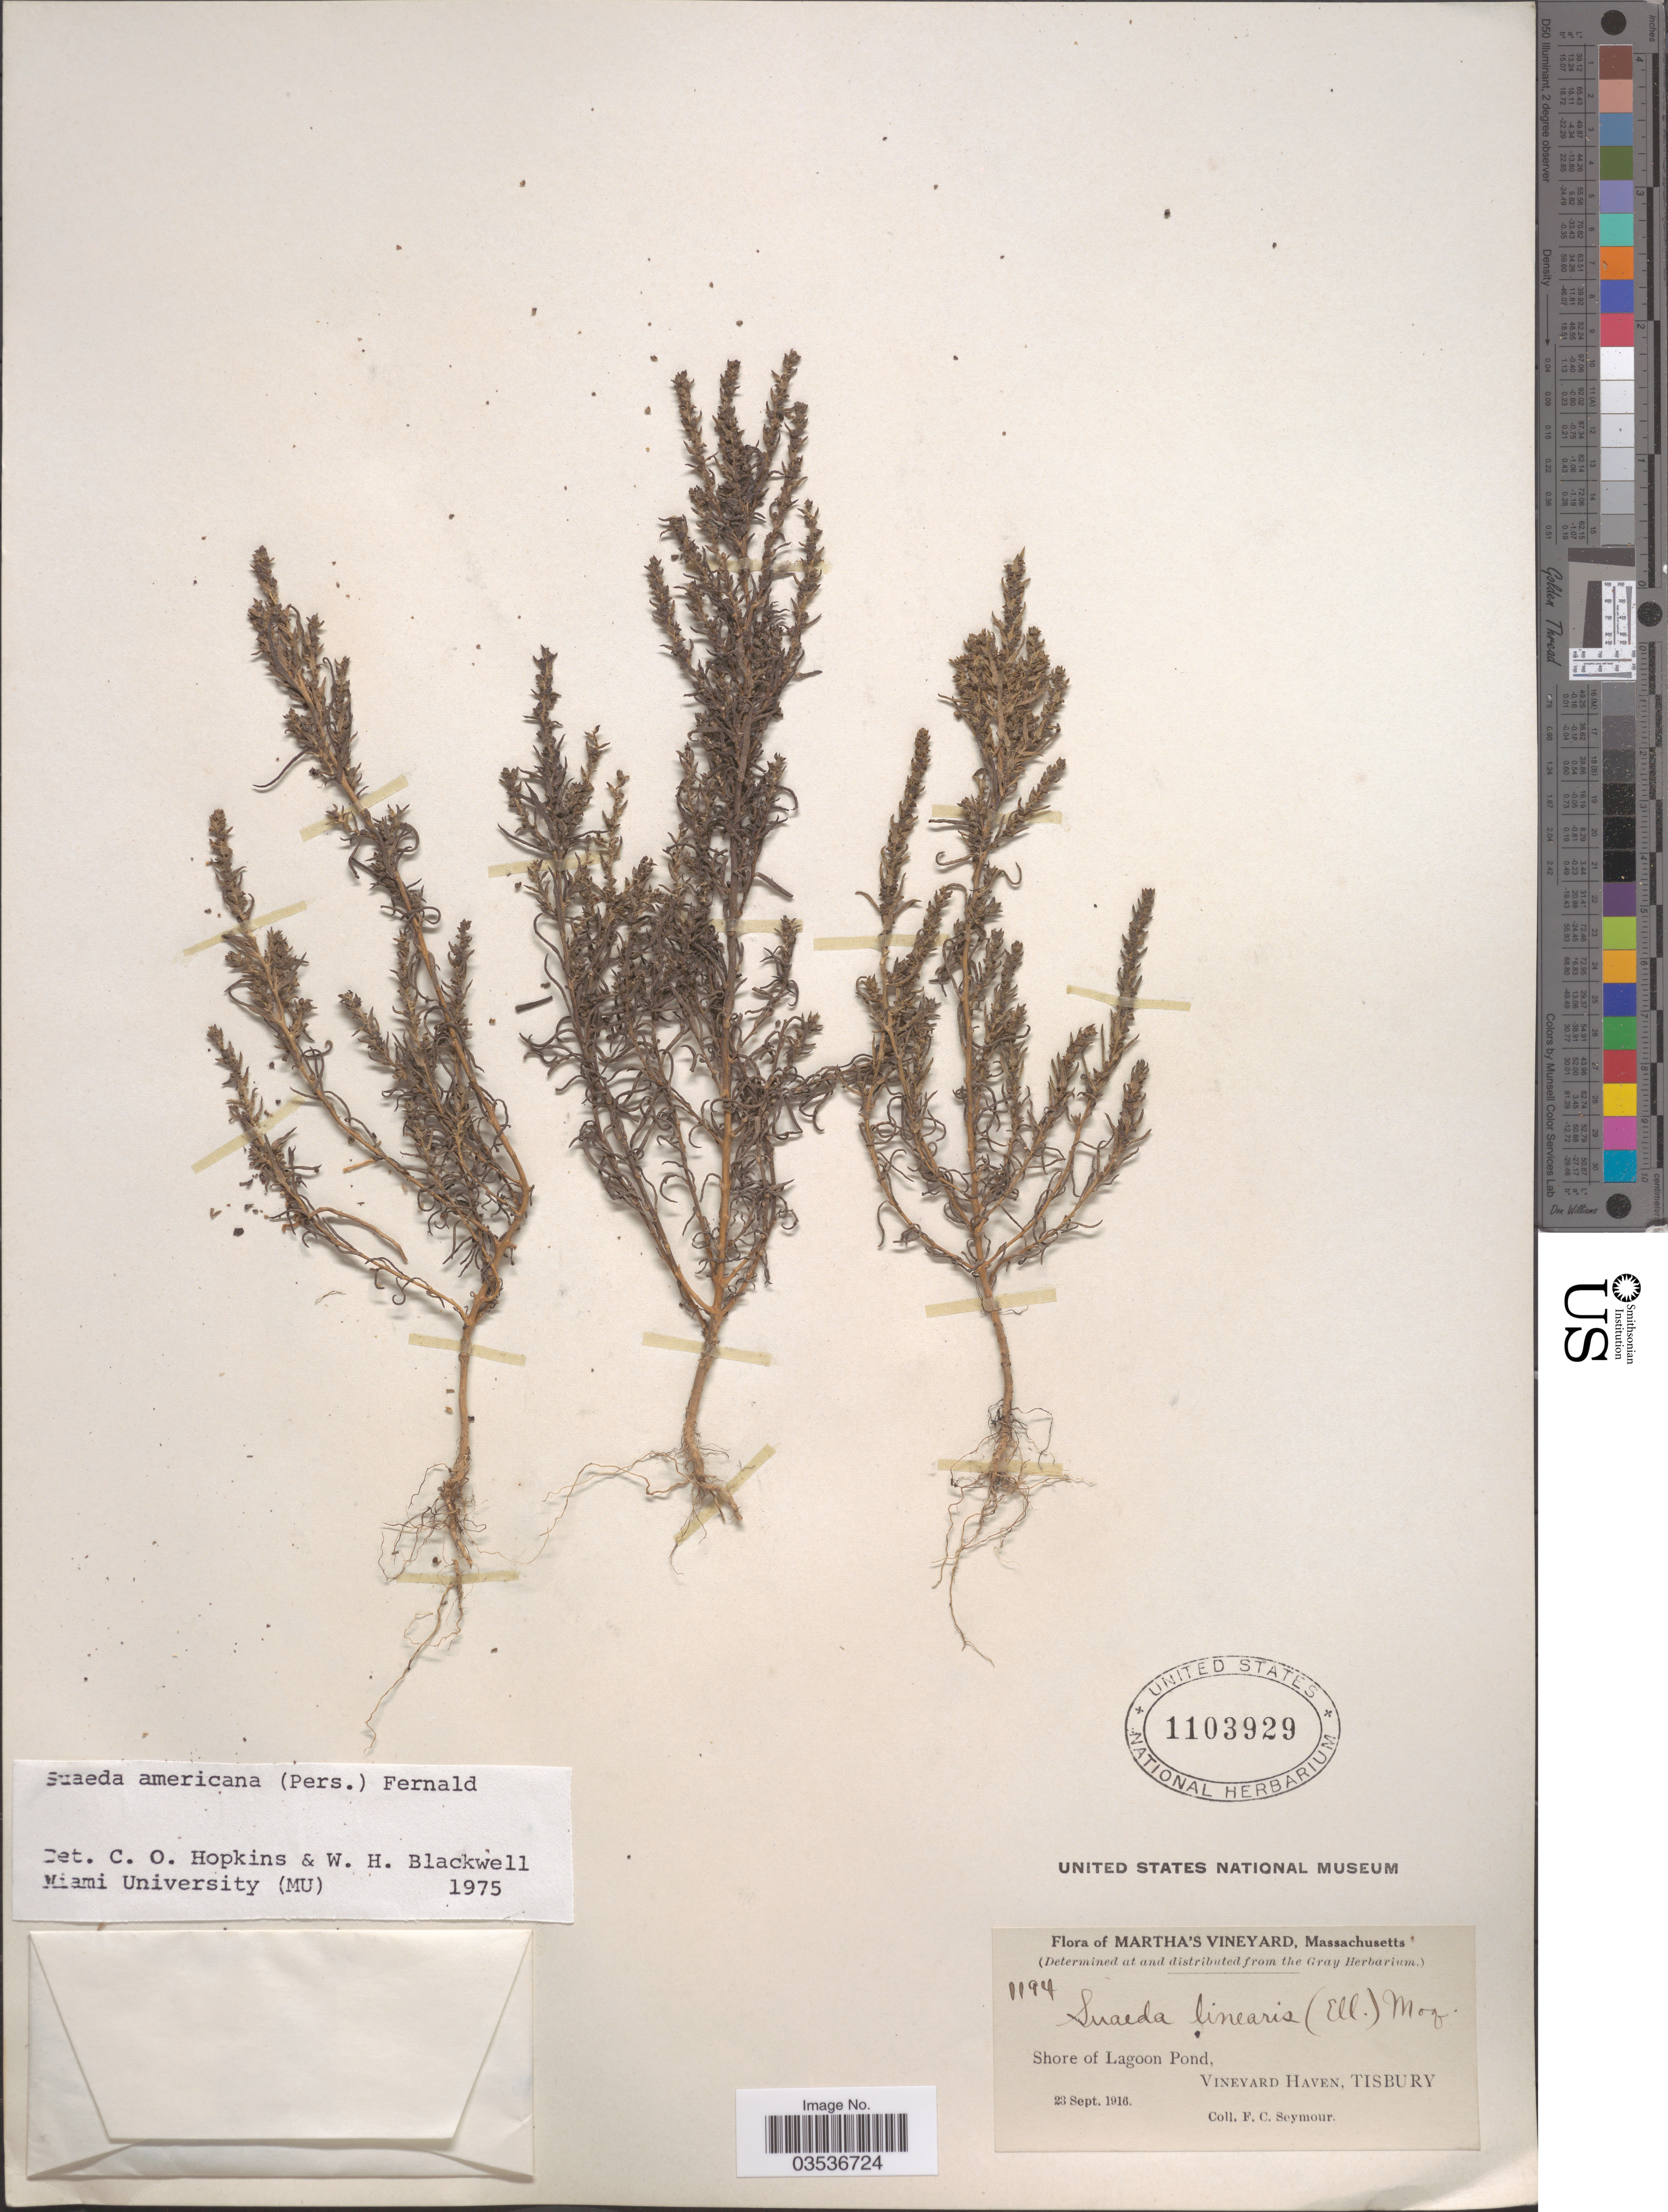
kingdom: Plantae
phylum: Tracheophyta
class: Magnoliopsida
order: Caryophyllales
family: Amaranthaceae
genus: Suaeda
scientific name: Suaeda americana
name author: (Pers.) Fernald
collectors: F. C. Seymour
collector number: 1194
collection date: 1916-09-23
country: United States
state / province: Massachusetts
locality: Martha's Vineyard. Shore of Lagoon Pond, Vineyard Haven, Tisbury.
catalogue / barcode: US 1103929